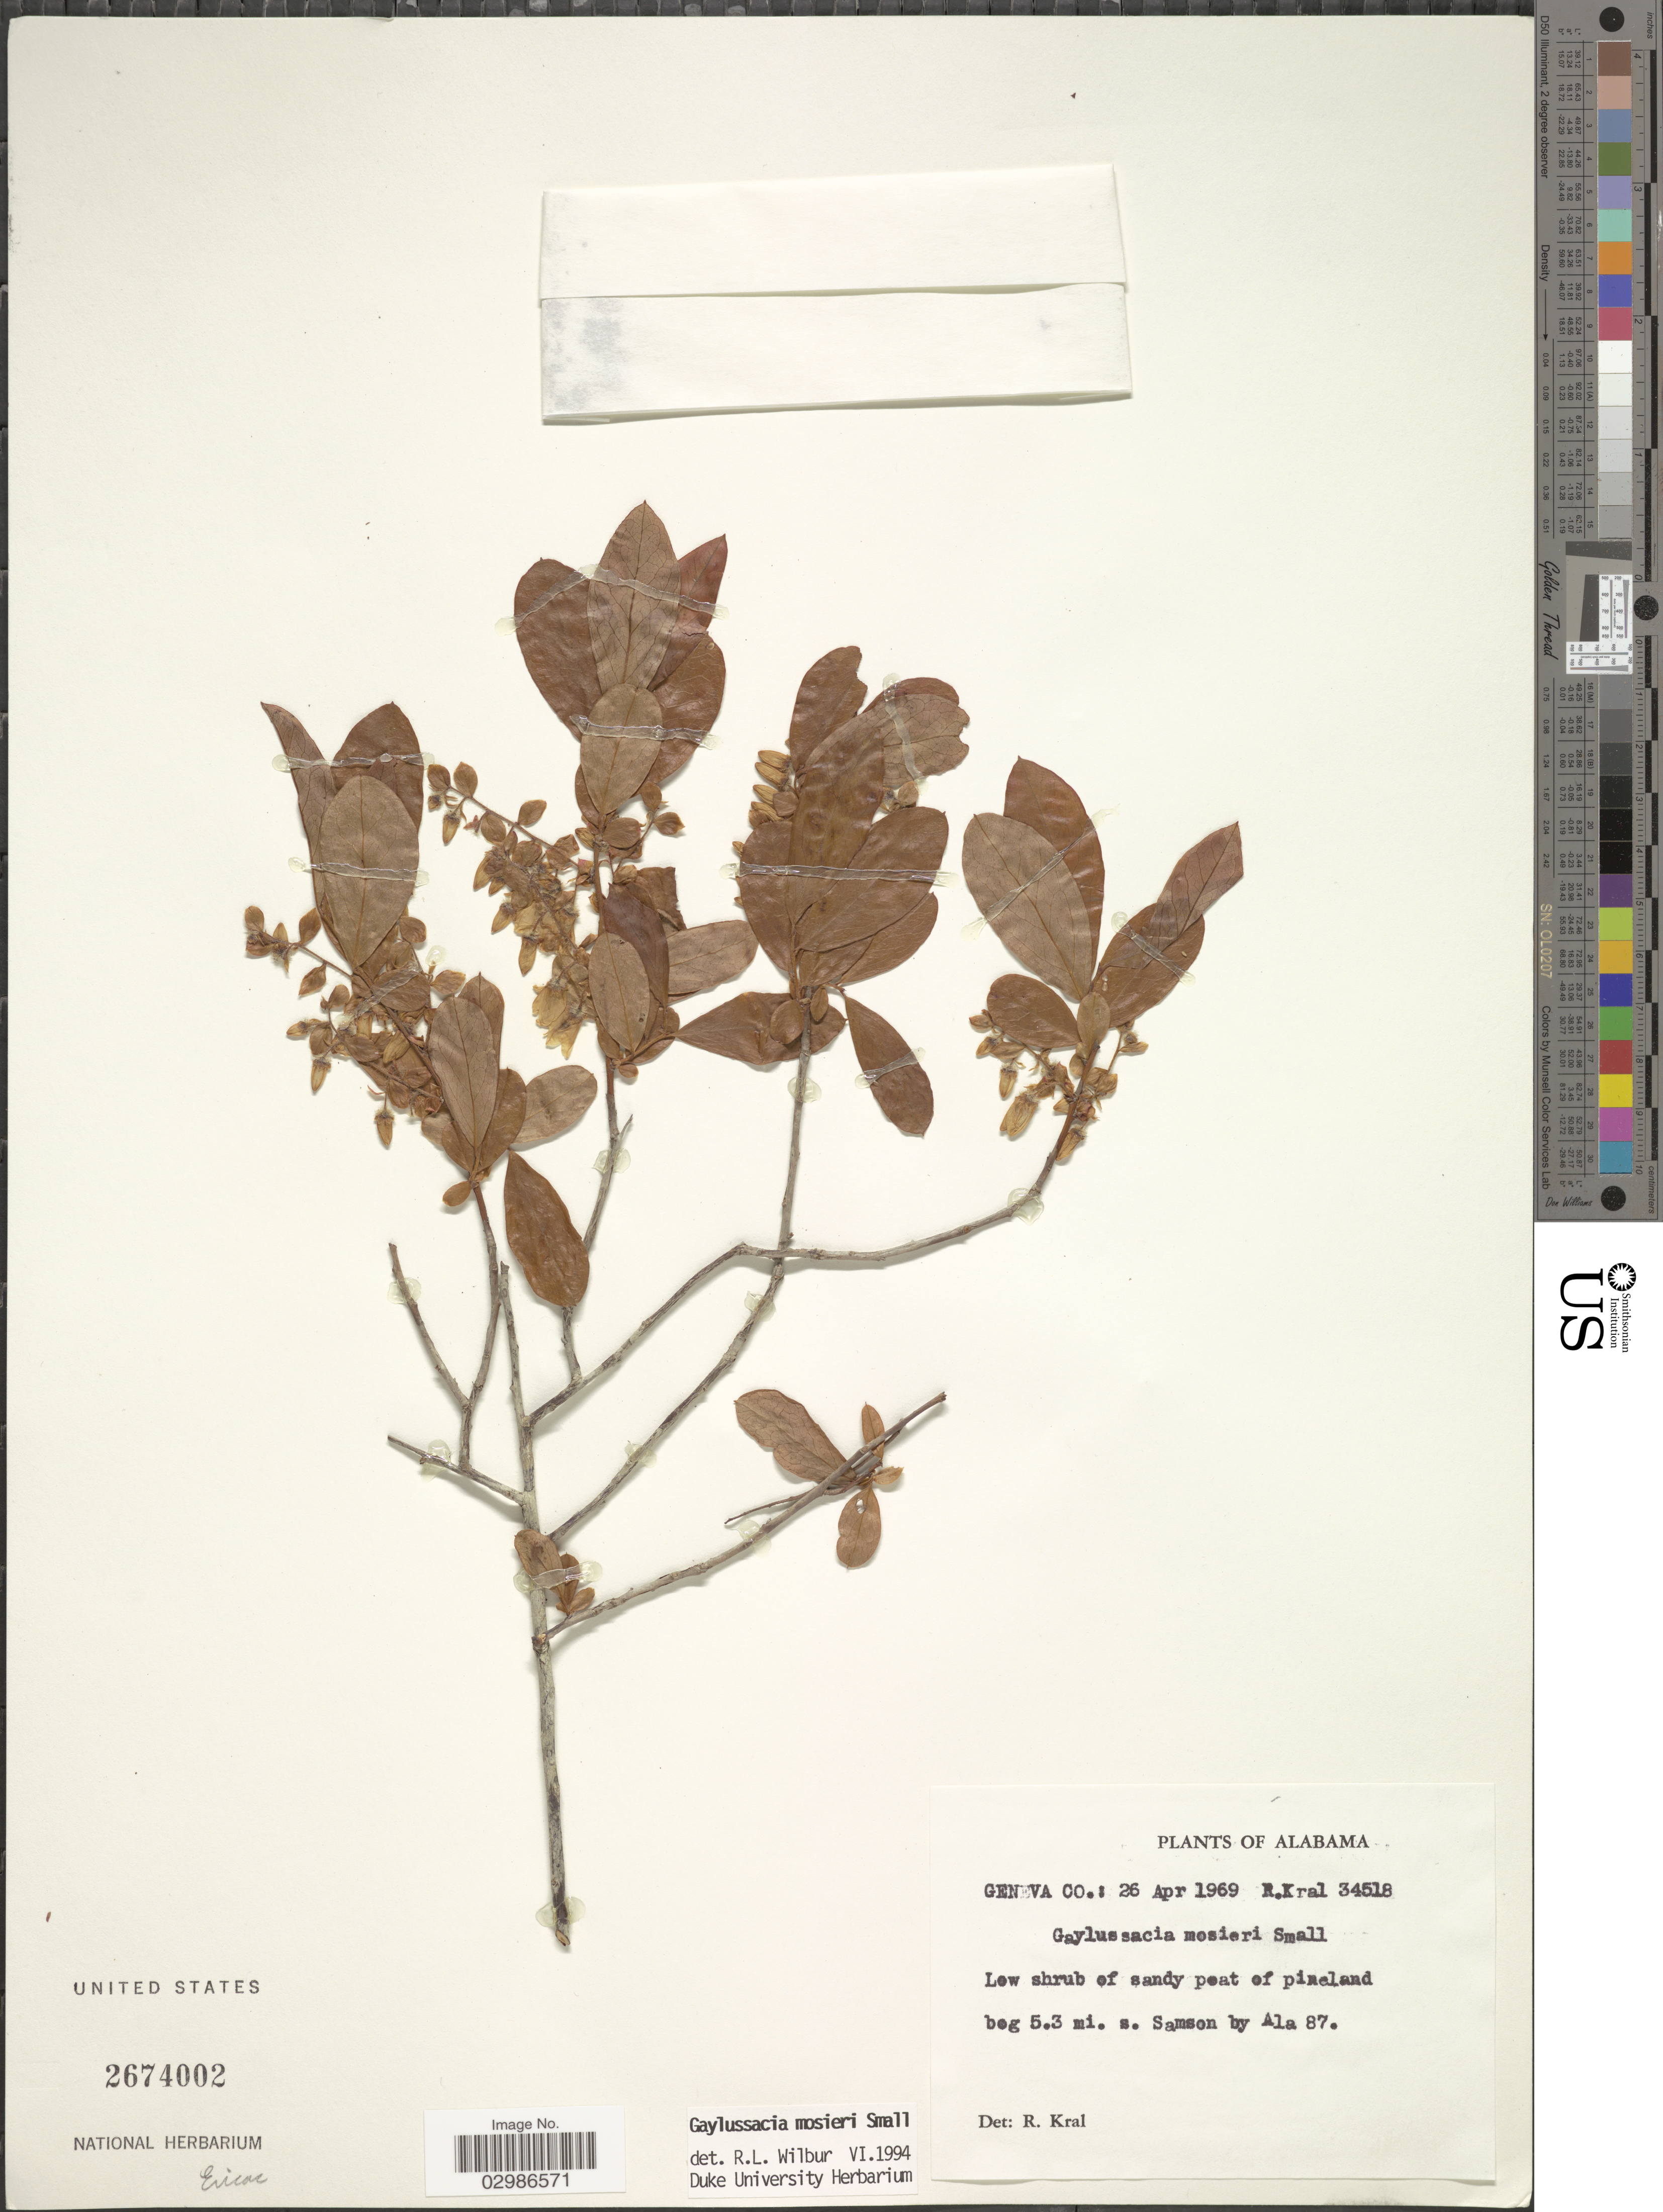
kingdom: Plantae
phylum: Tracheophyta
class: Magnoliopsida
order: Ericales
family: Ericaceae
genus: Gaylussacia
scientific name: Gaylussacia mosieri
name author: Small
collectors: R. Kral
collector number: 34518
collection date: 1969-04-26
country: United States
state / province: Alabama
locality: Geneva Co. 5.3 mi. s. Samson by Ala 87.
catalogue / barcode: US 2674002